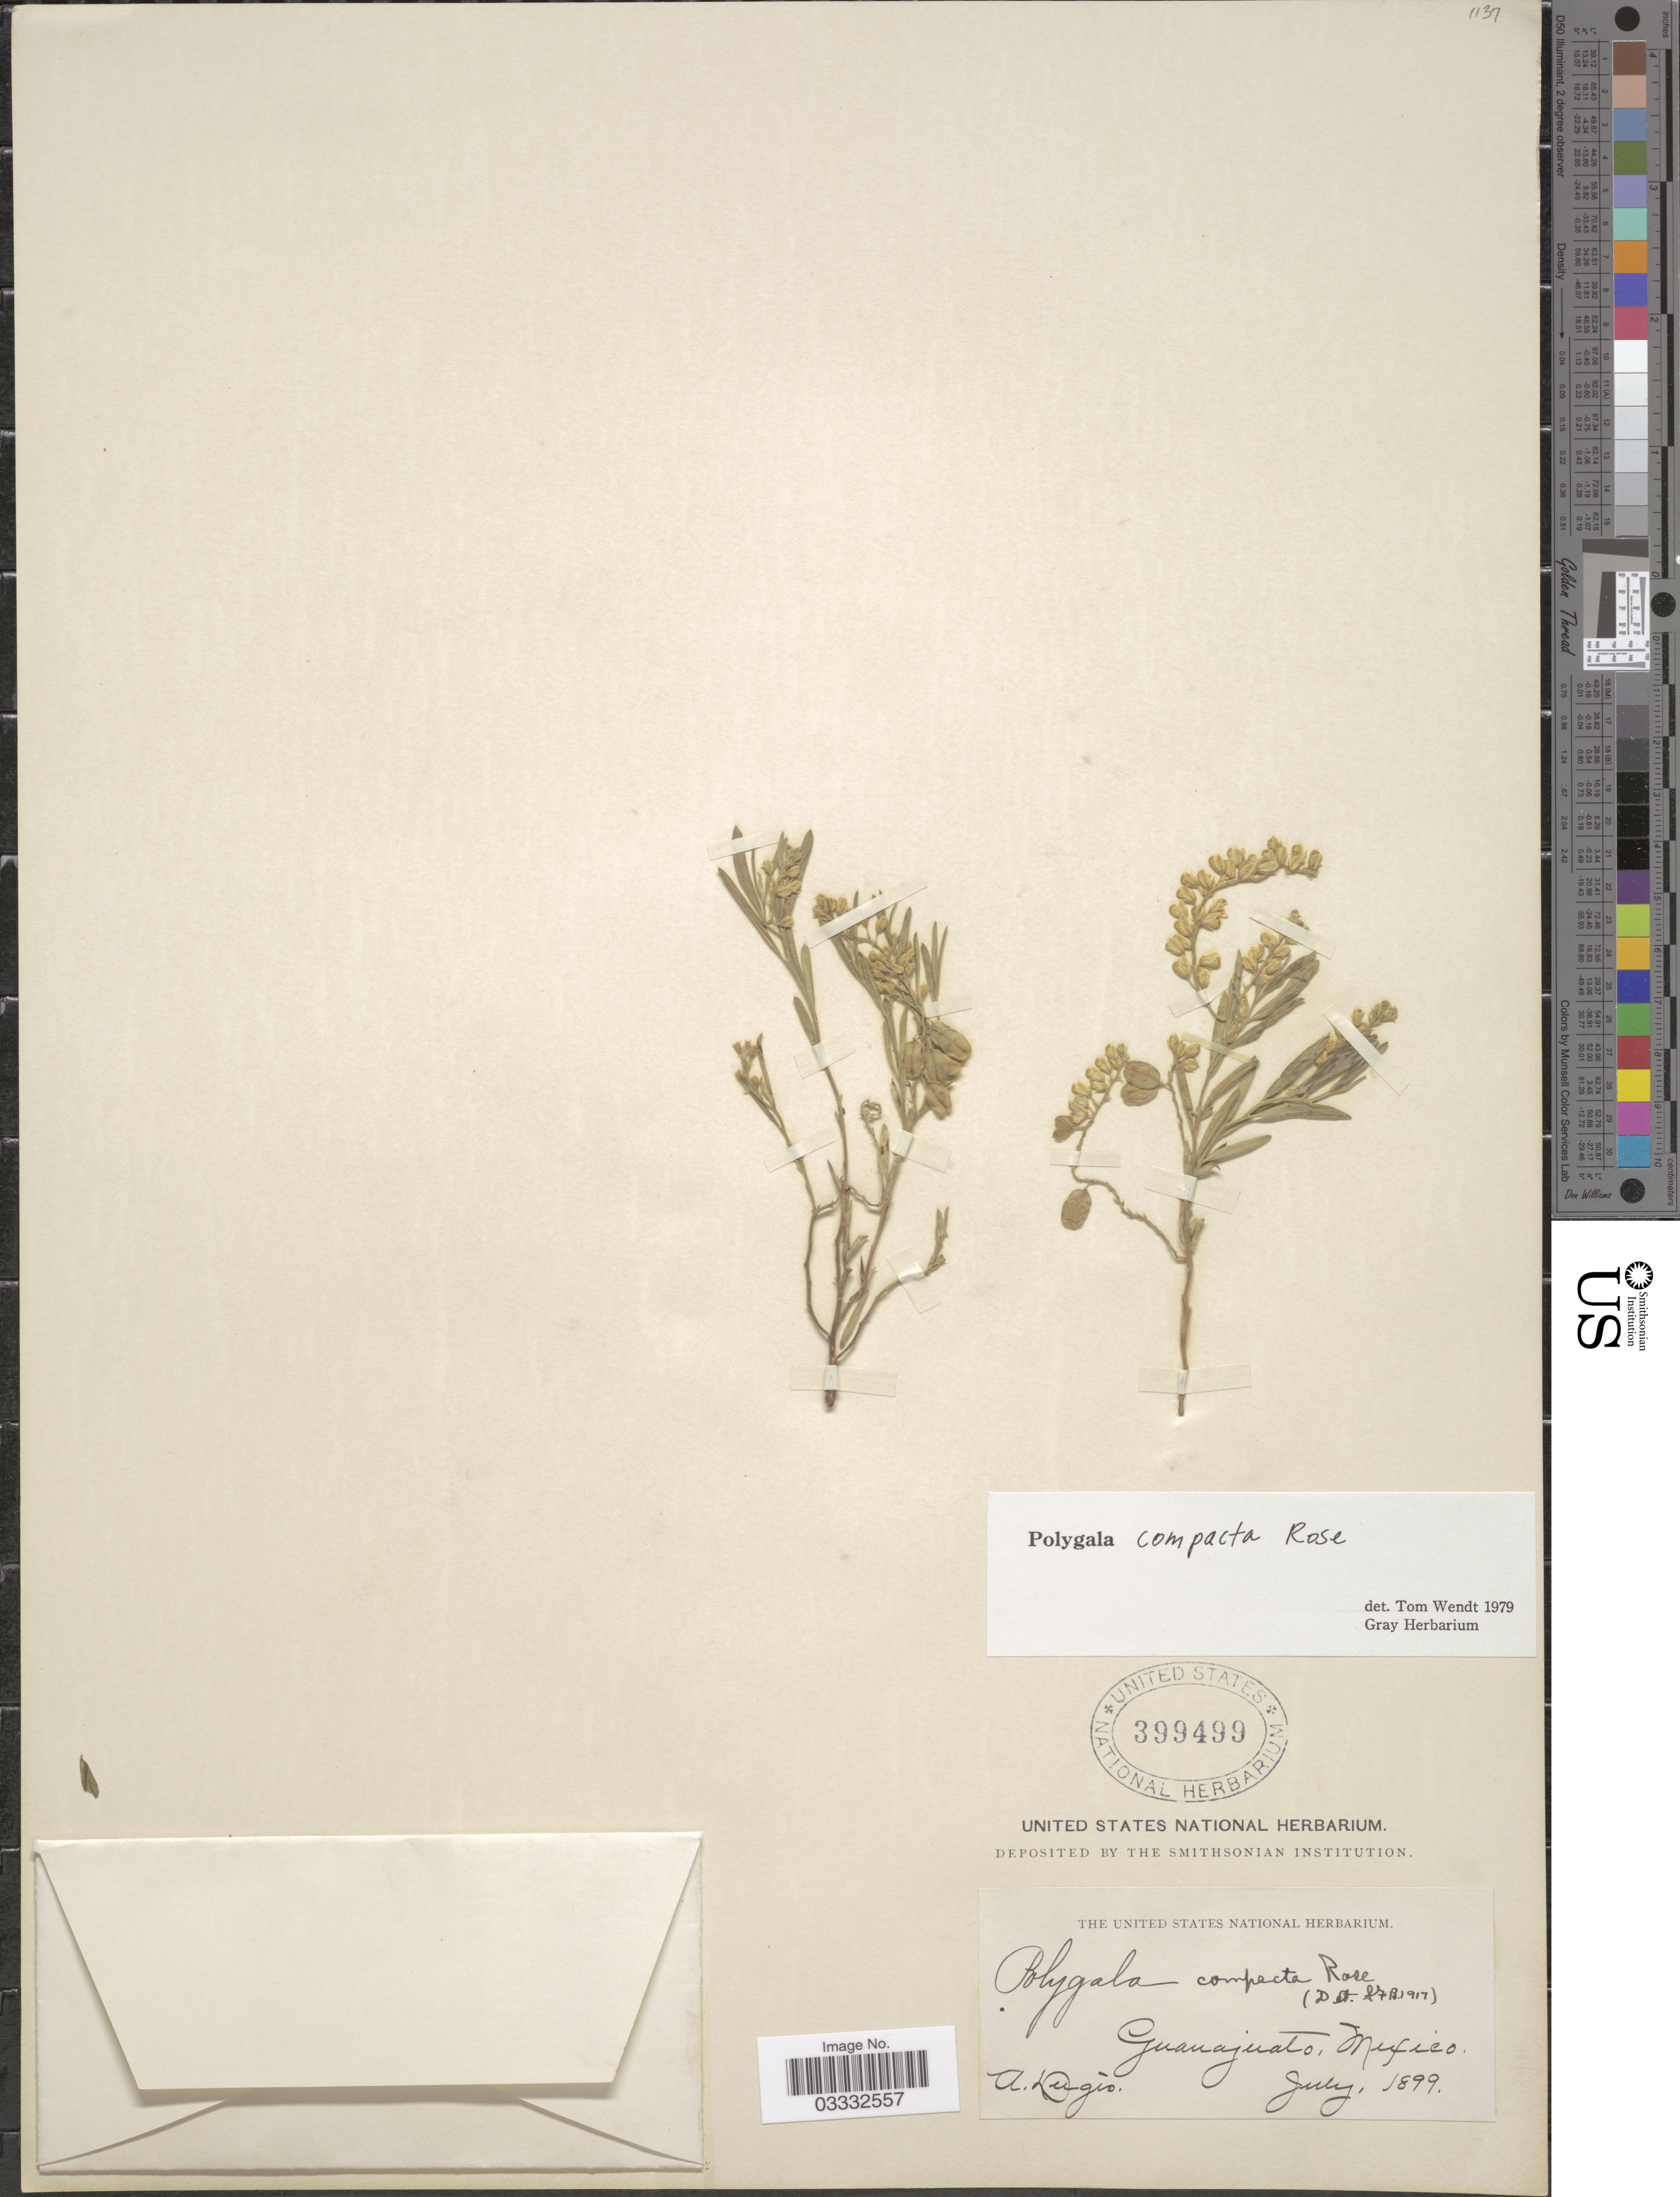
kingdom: Plantae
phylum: Tracheophyta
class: Magnoliopsida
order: Fabales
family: Polygalaceae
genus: Polygala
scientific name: Polygala compacta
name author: Rose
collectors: A. Lugio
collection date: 1899-07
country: Mexico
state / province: Guanajuato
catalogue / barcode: US 399499